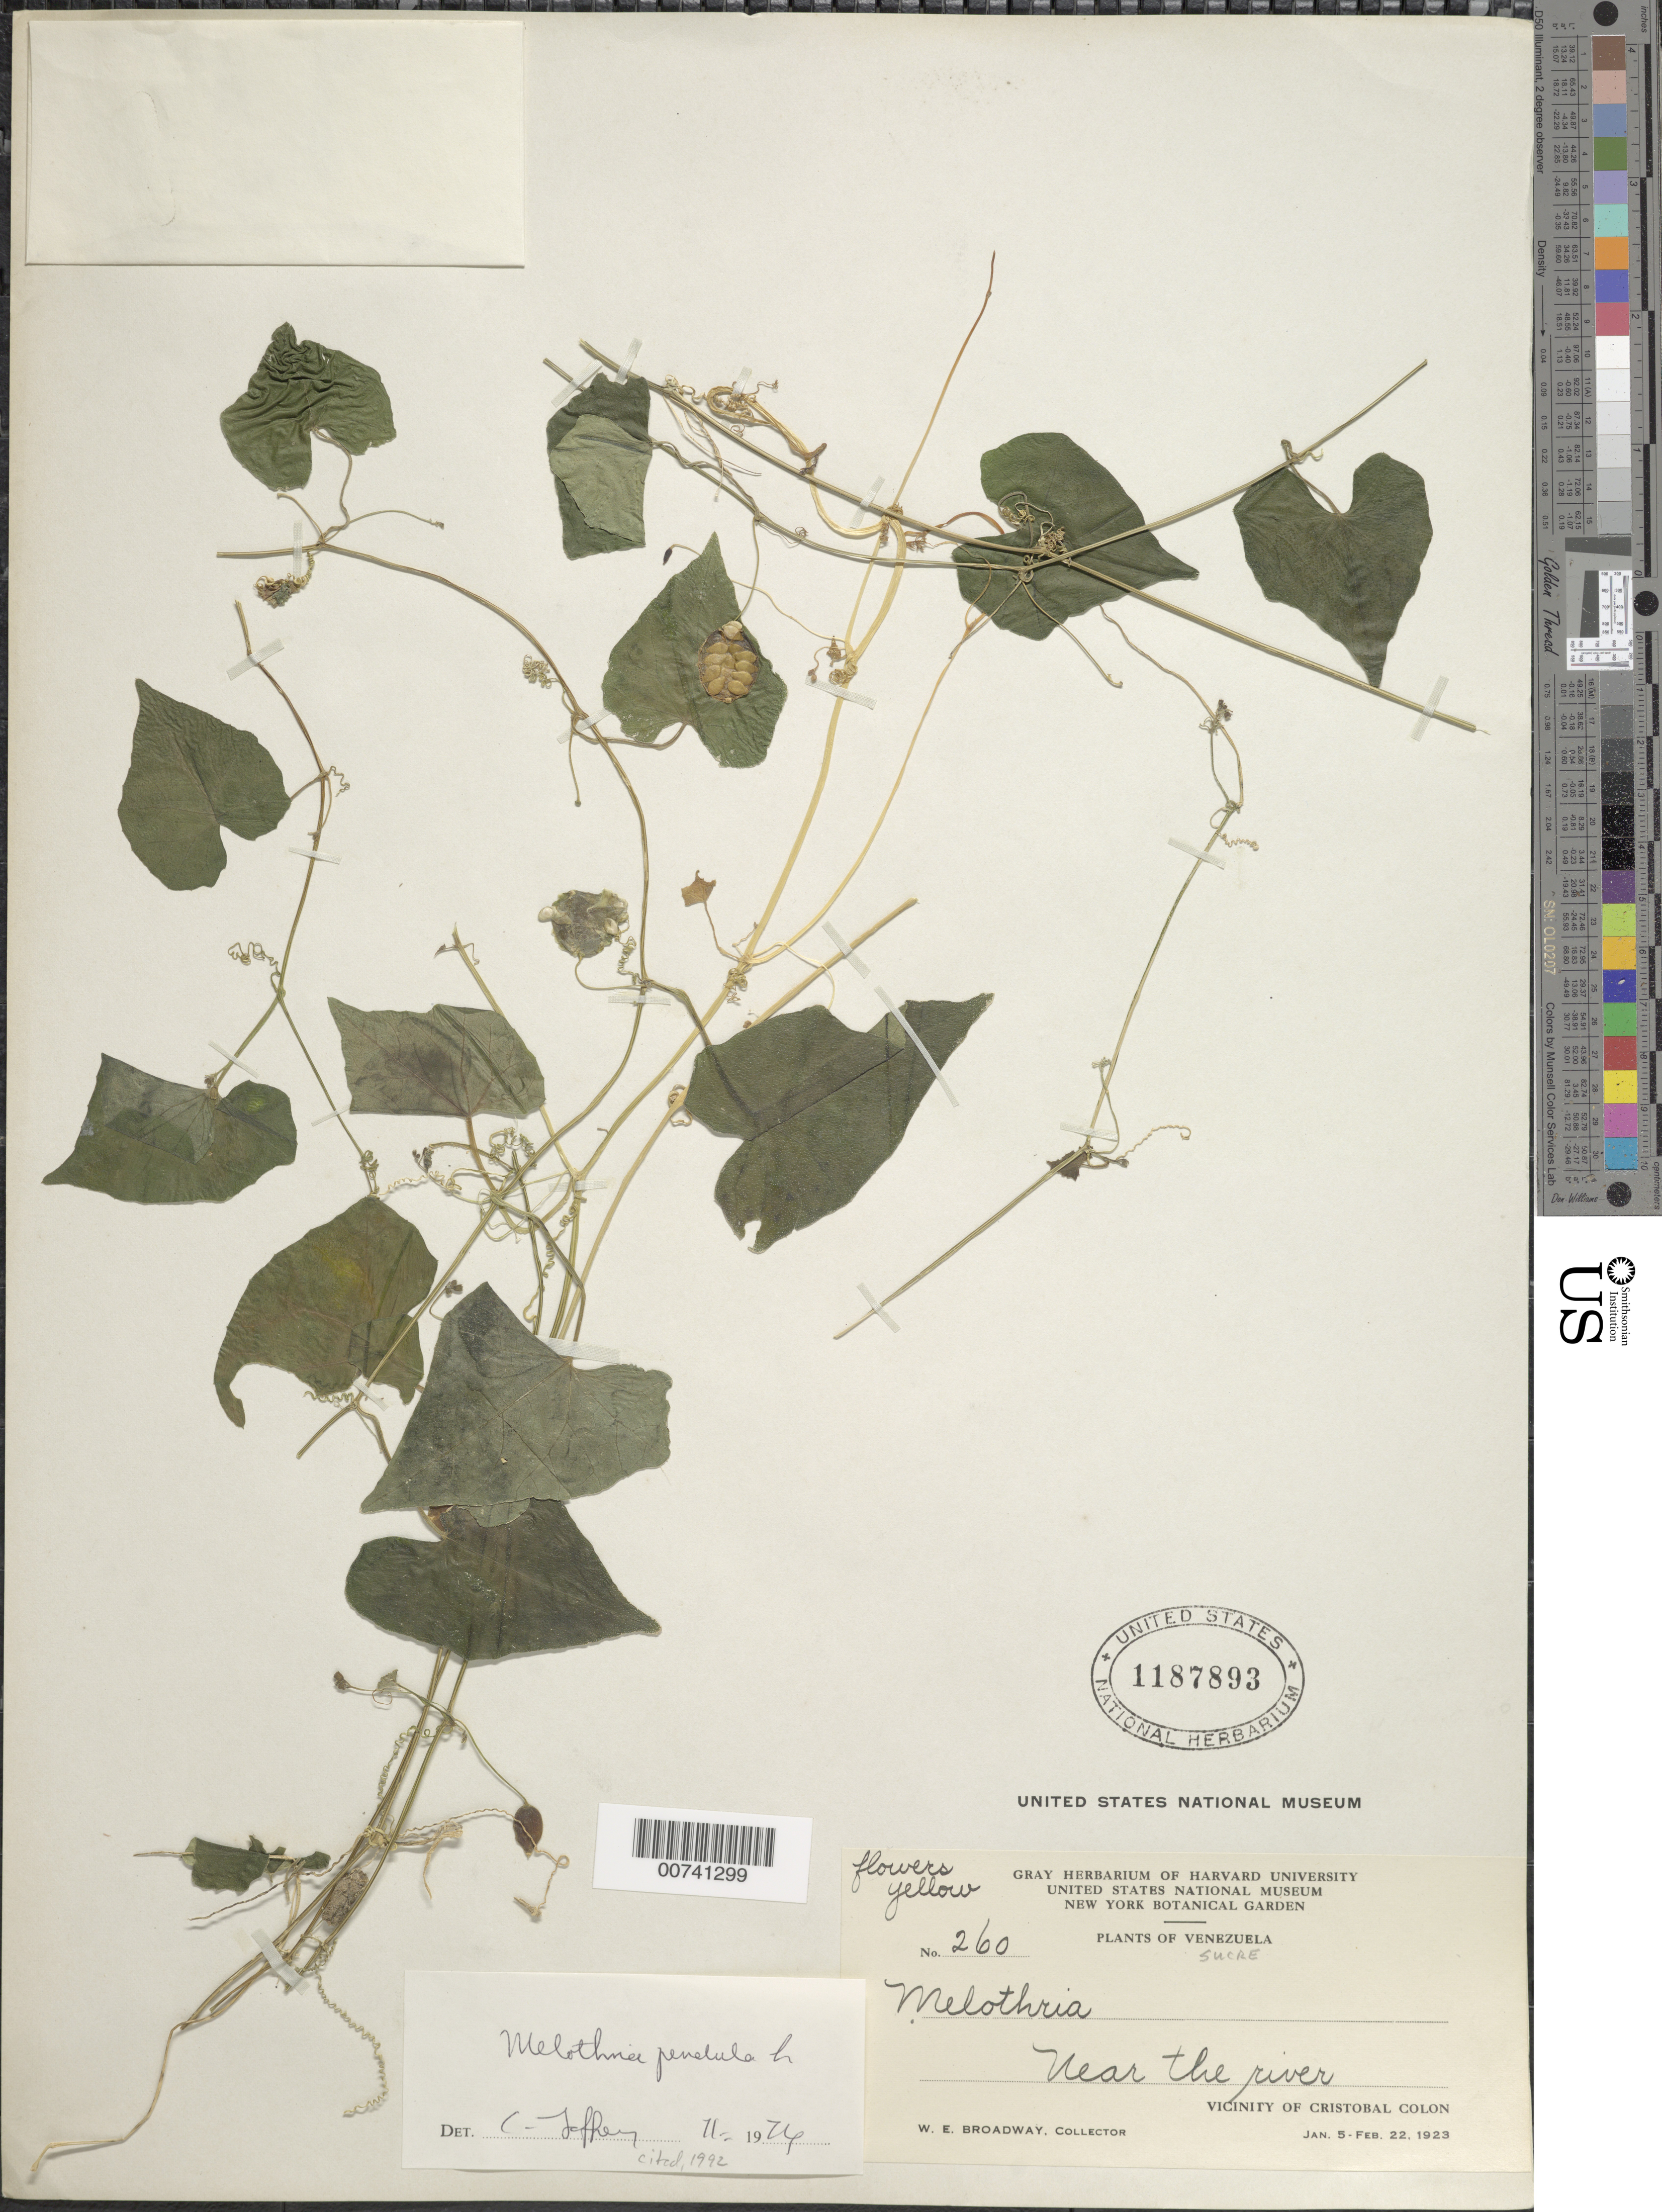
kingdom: Plantae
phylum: Tracheophyta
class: Magnoliopsida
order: Cucurbitales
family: Cucurbitaceae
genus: Melothria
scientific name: Melothria pendula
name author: L.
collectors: W. E. Broadway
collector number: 260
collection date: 1923-01-05/1923-02-22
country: Colombia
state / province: Sucre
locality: Near the river, Vicinity of Cristobal Colon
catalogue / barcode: US 1187893